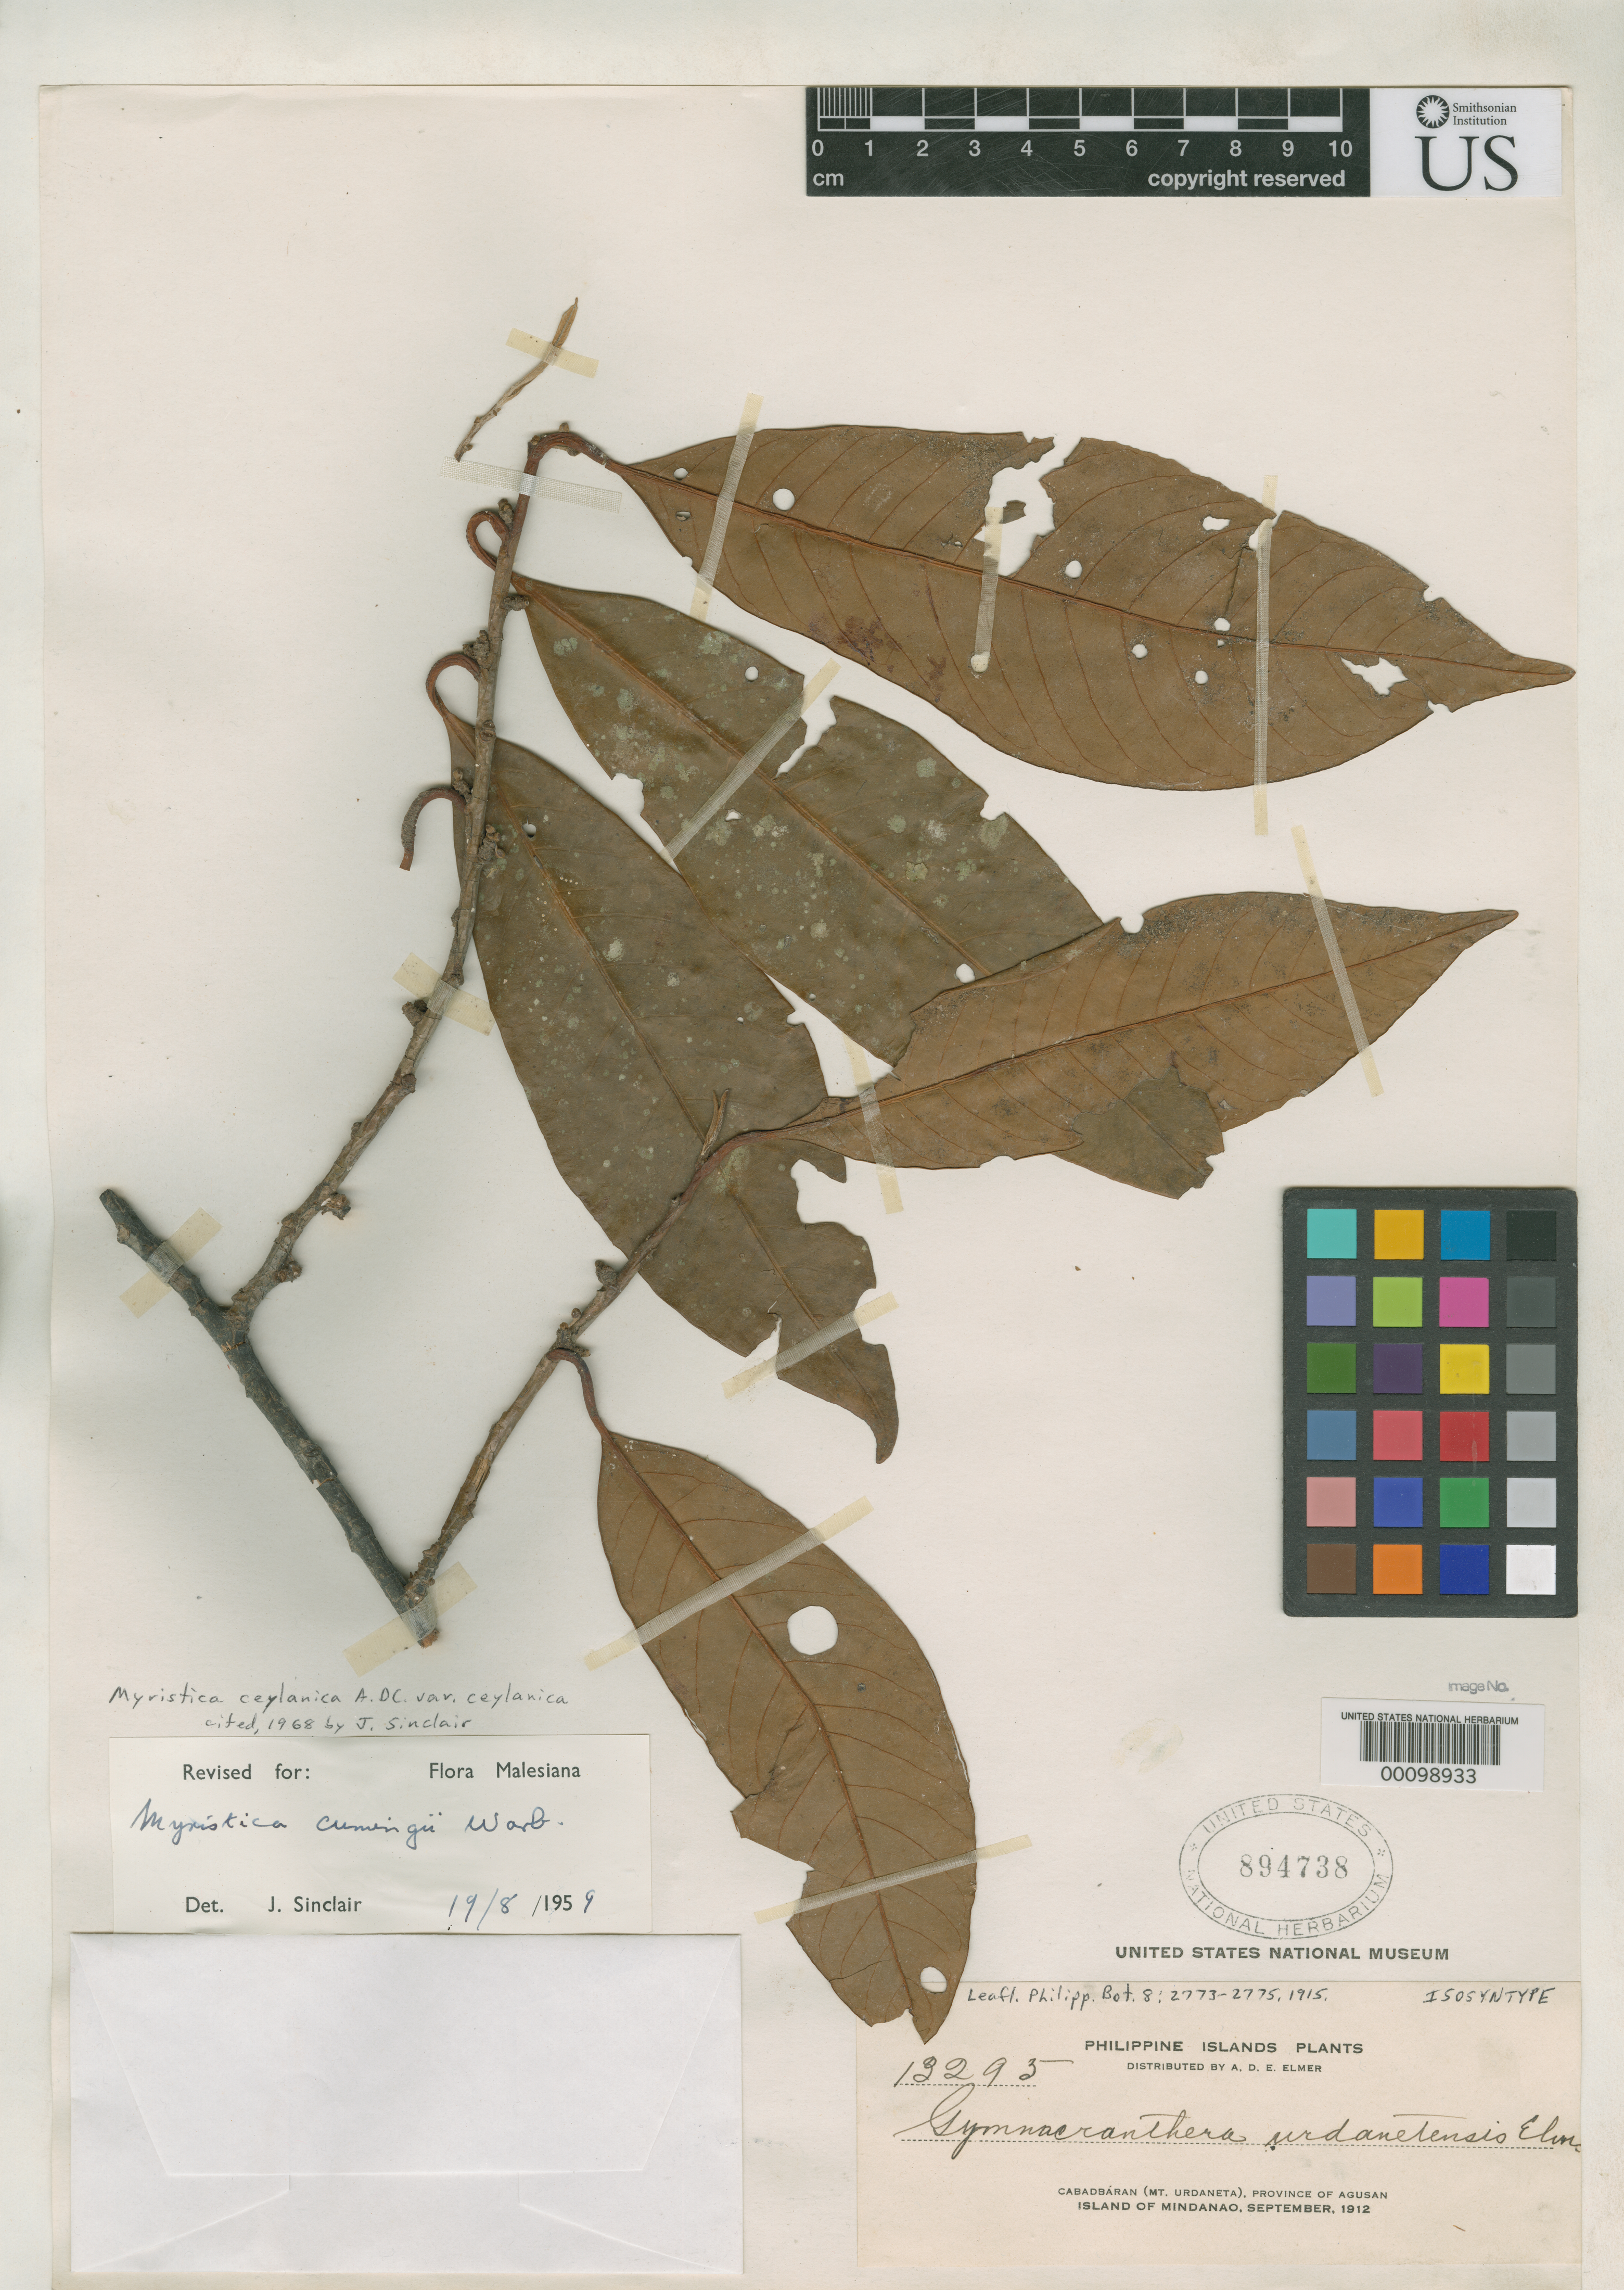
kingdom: Plantae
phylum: Tracheophyta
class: Magnoliopsida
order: Magnoliales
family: Myristicaceae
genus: Gymnacranthera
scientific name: Gymnacranthera urdanetensis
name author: Elmer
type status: Isosyntype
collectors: A. D. E. Elmer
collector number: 13295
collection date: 1912-07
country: Philippines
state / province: Caraga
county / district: Agusan del Norte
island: Mindanao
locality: Cabadbaran (Mt. Urdaneta), province of Agusan, Island of Mindanao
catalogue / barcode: US 894738